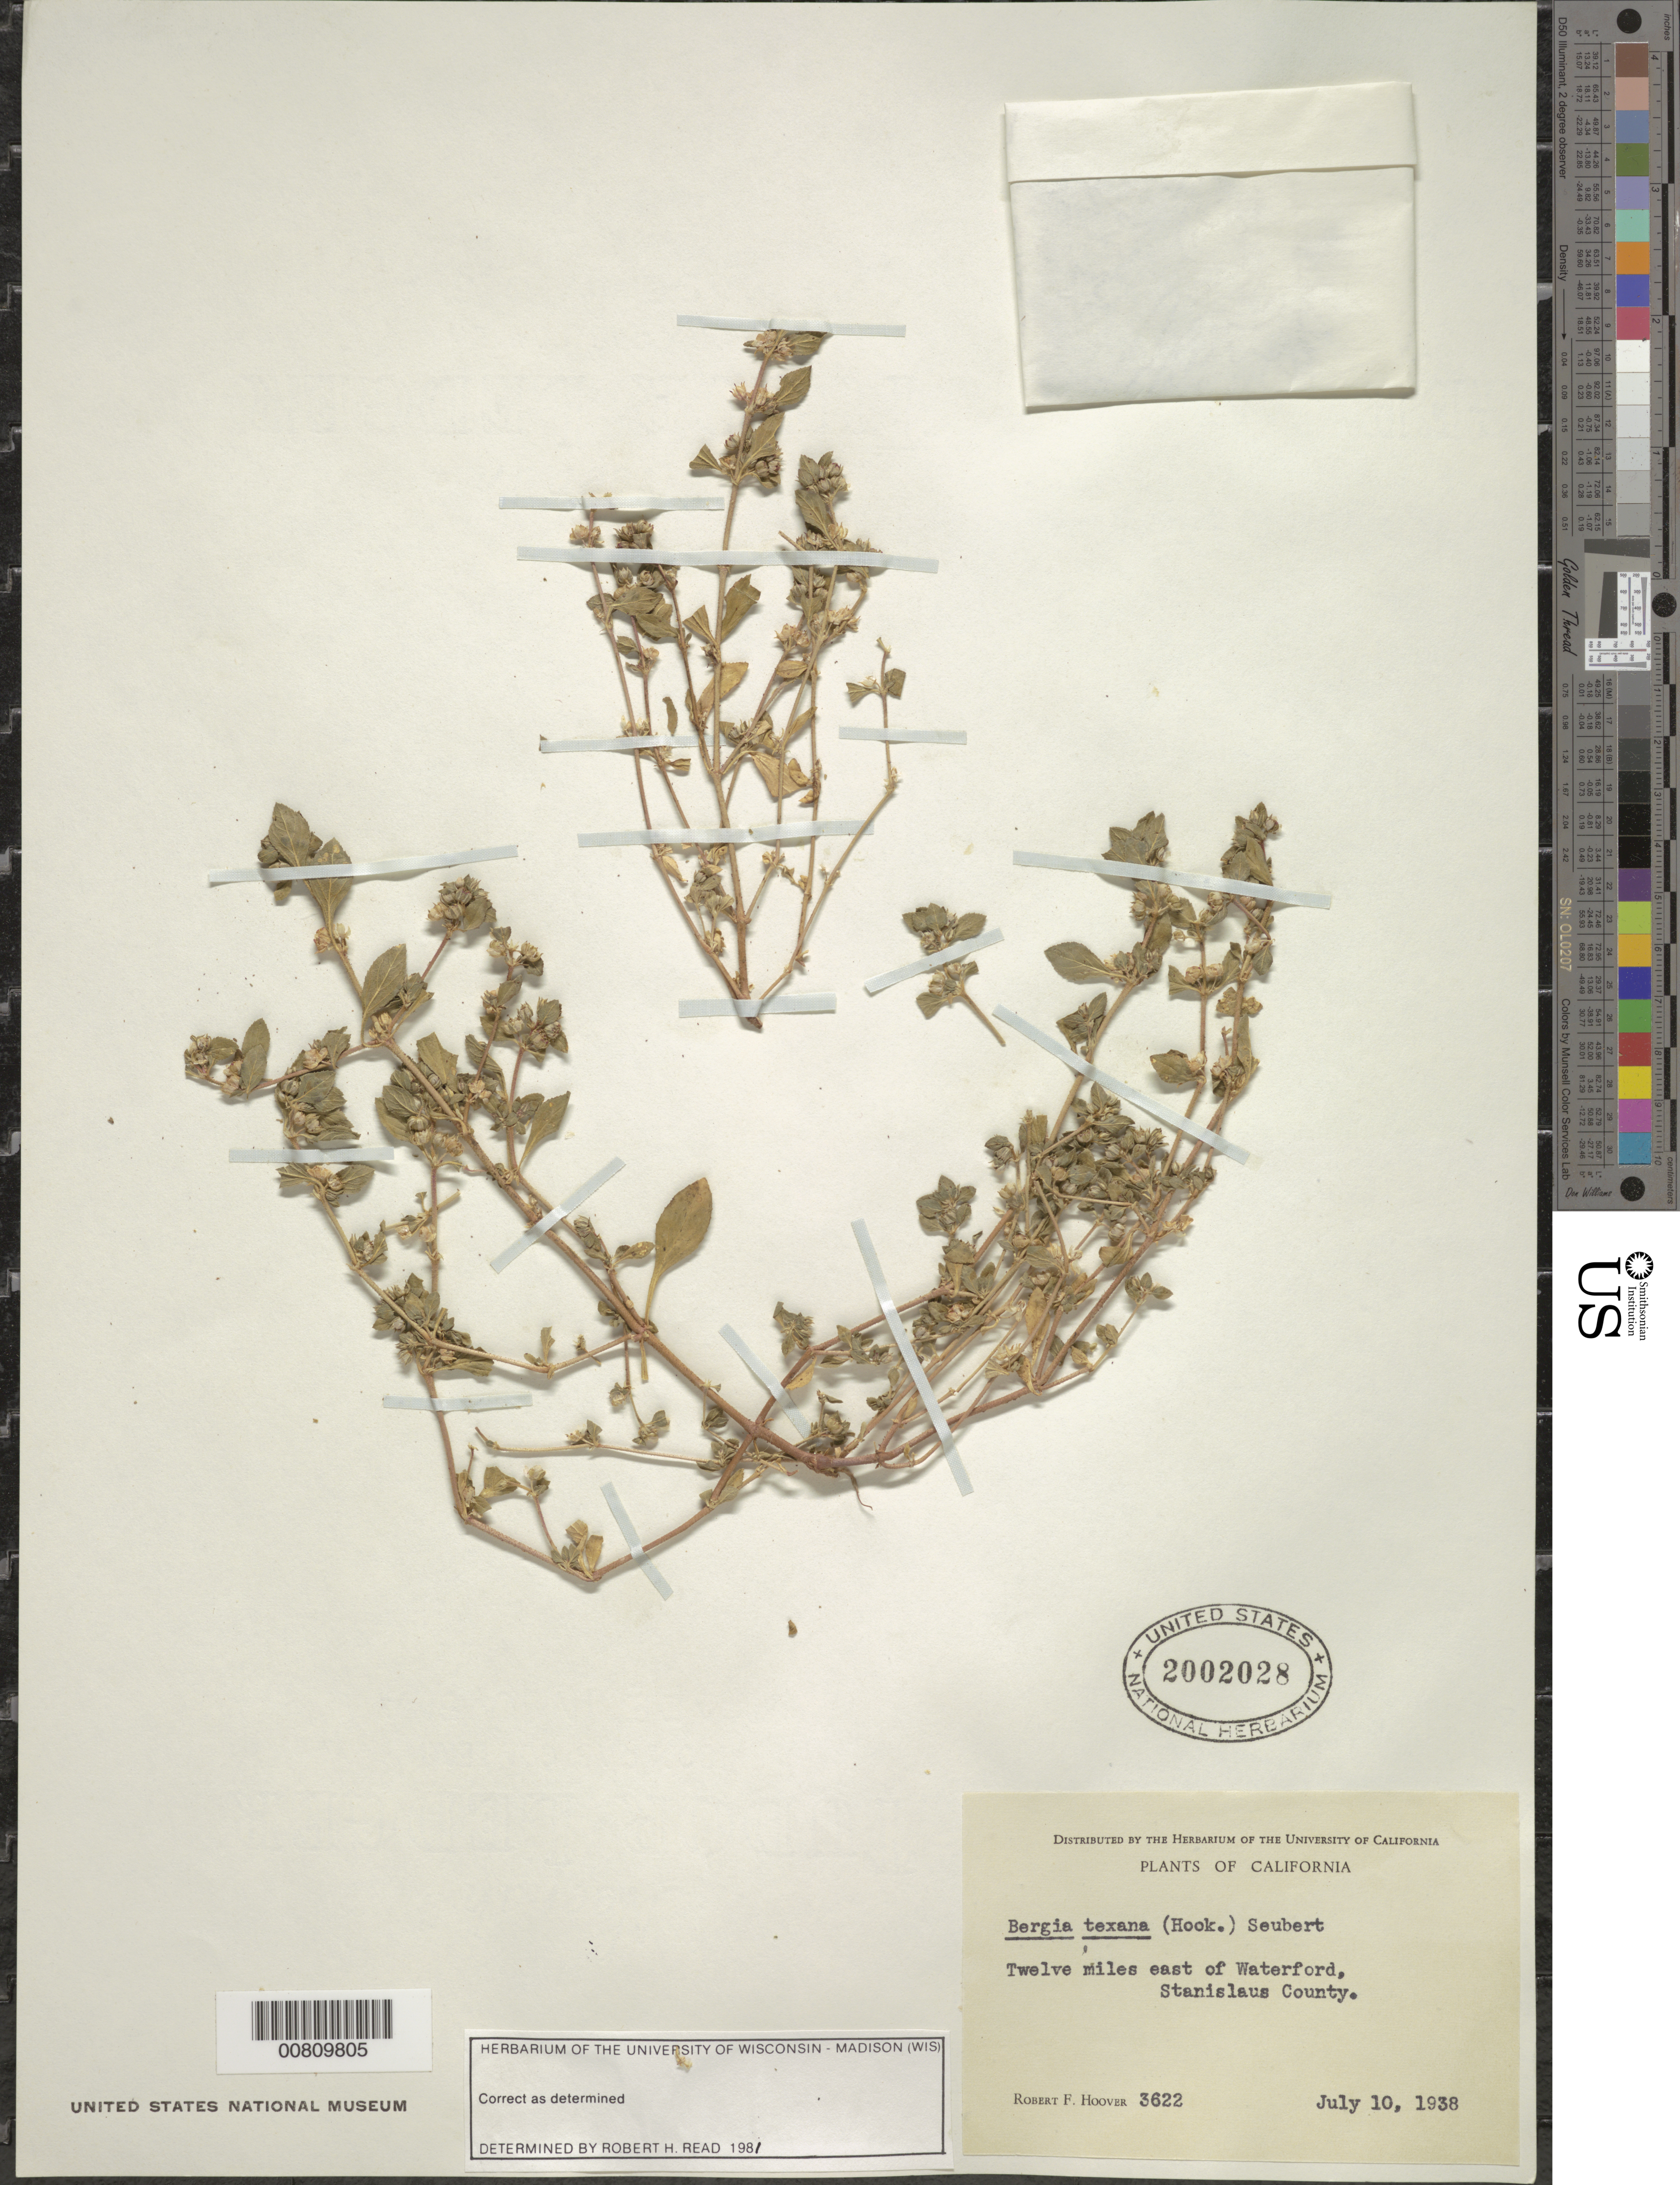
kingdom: Plantae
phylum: Tracheophyta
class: Magnoliopsida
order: Malpighiales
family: Elatinaceae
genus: Bergia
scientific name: Bergia texana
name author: (Hook.) Seub.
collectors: R. F. Hoover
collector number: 3622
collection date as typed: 10 Jul 1938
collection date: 1938-07-10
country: United States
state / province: California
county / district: Stanislaus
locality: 12 mi E of Waterford.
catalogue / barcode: US 2002028